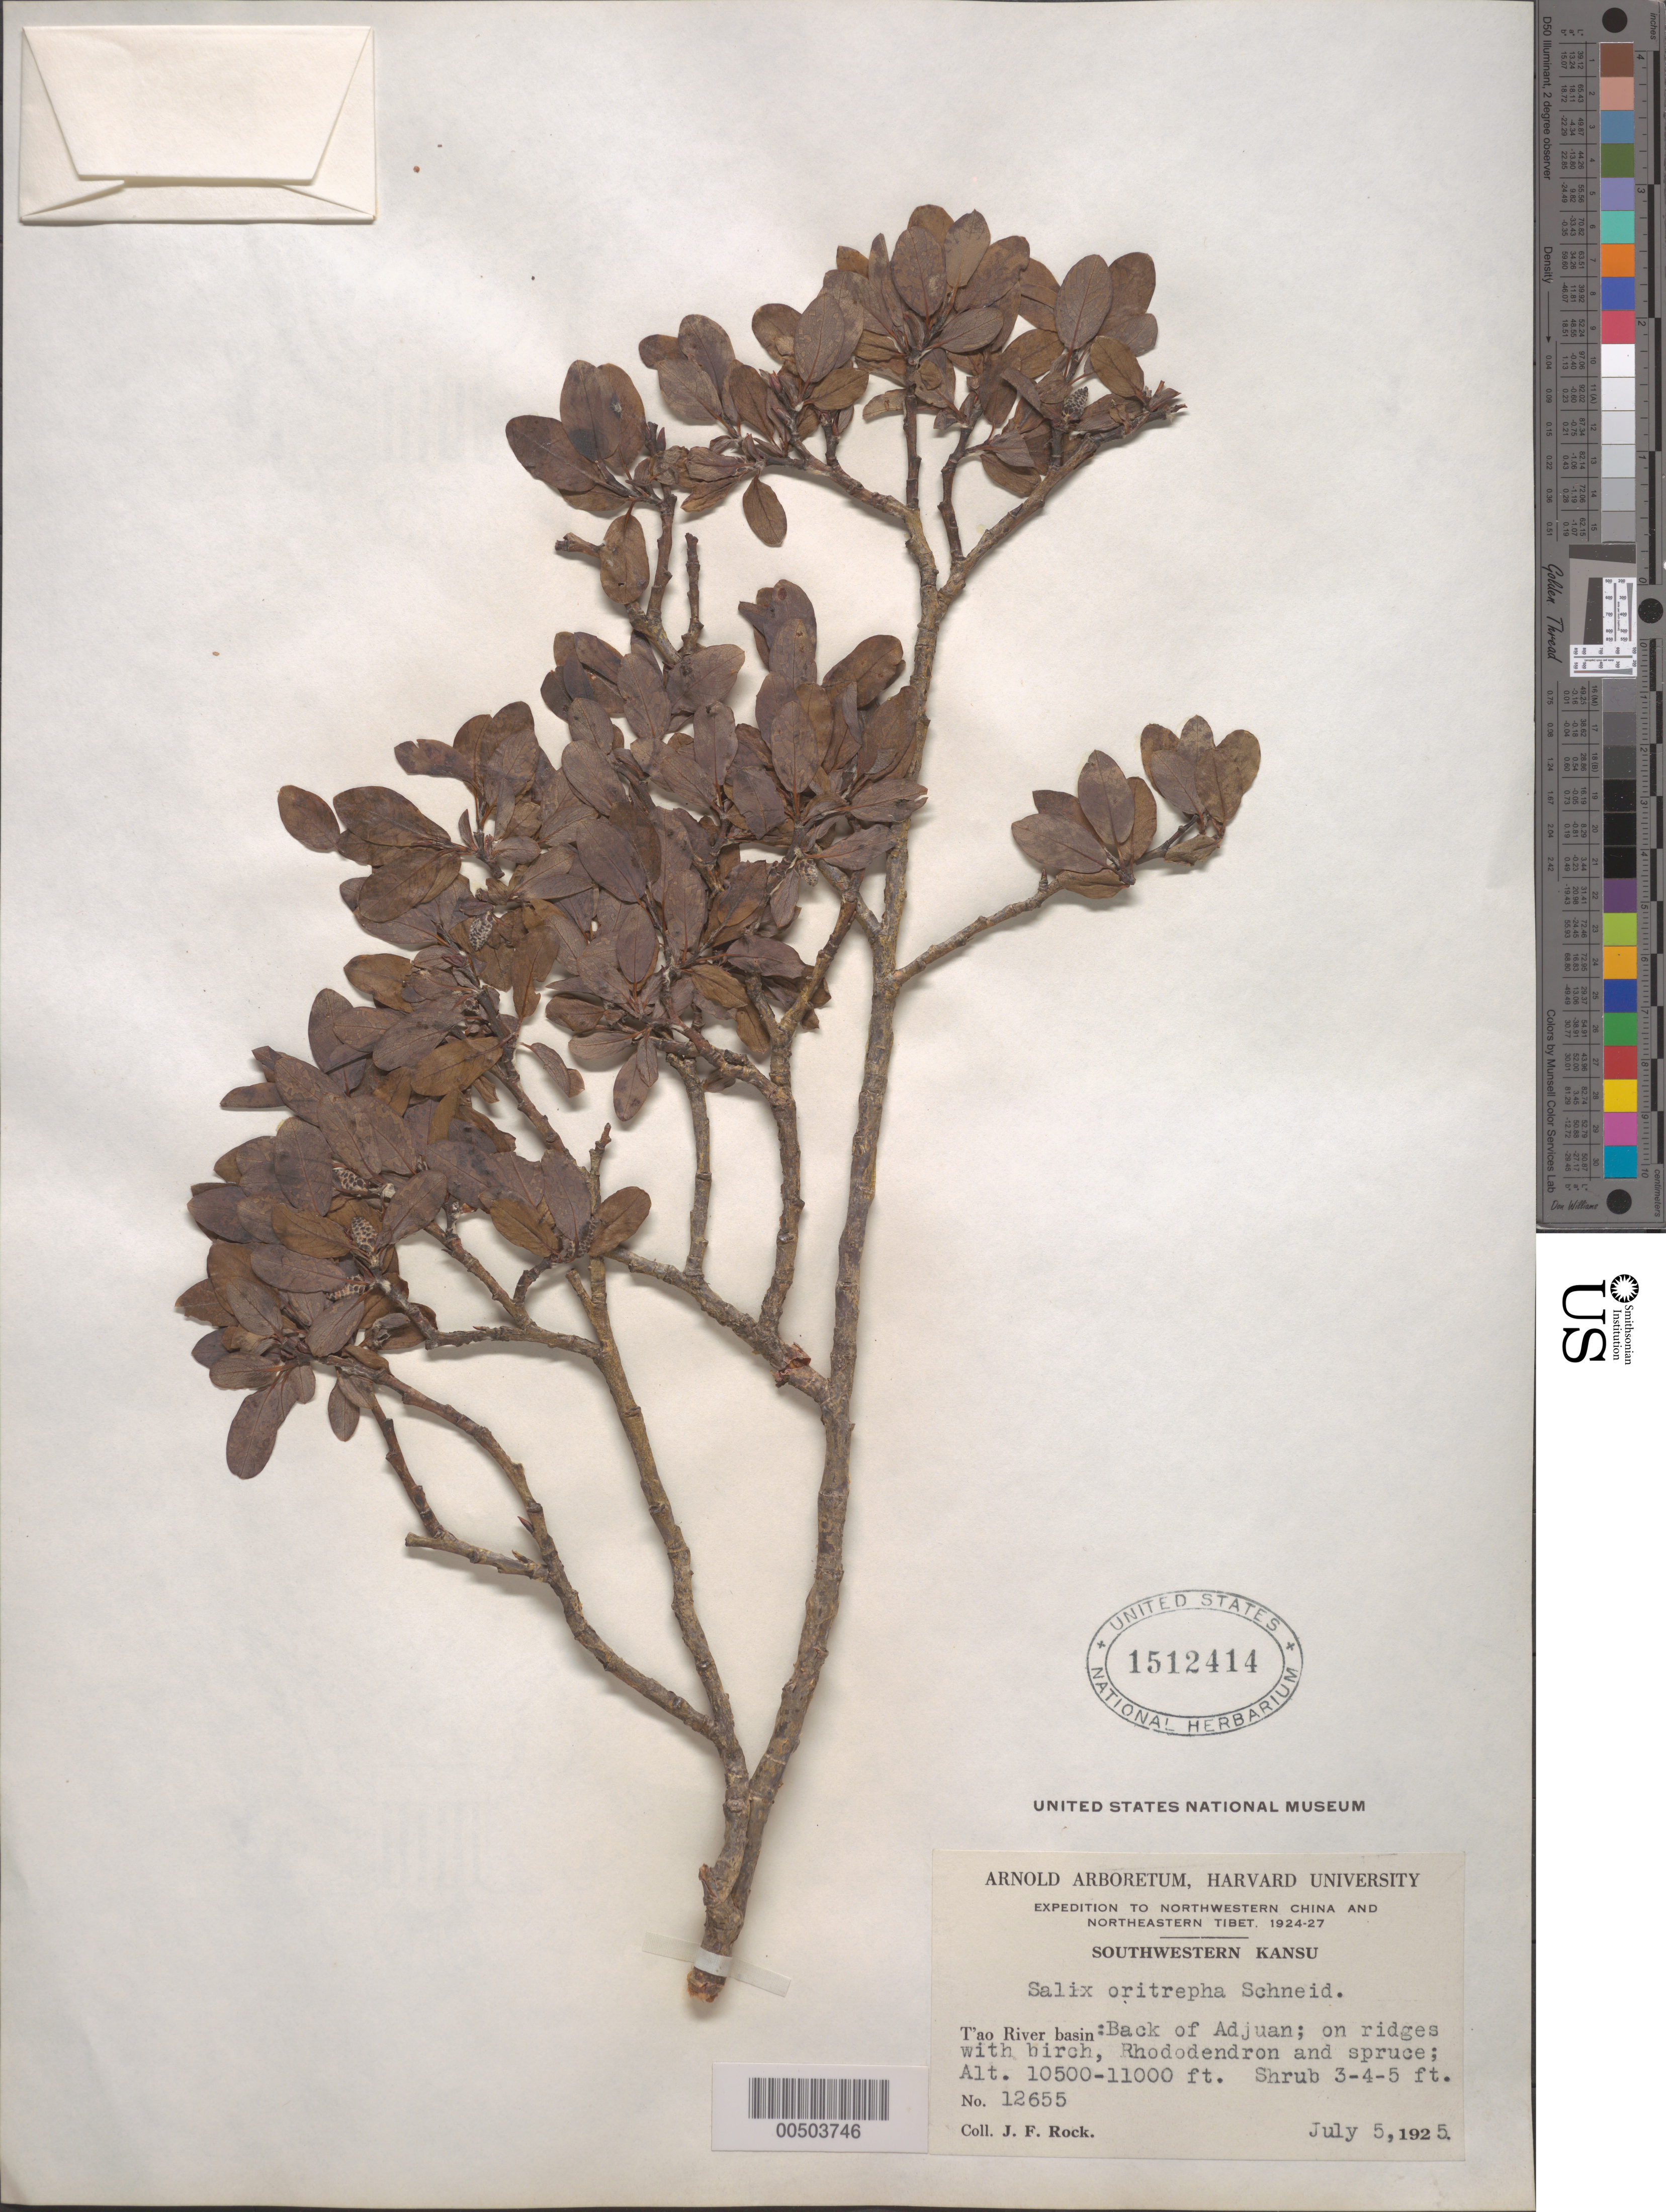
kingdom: Plantae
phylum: Tracheophyta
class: Magnoliopsida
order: Malpighiales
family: Salicaceae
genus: Salix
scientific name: Salix oritrepha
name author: C.K. Schneid.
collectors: J. F. Rock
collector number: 12655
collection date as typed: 05 Jul 1925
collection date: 1925-07-05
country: China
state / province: Gansu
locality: Tao River basin: Back of Adjuan; on ridges with birch, Rhododendron and spruce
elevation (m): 3200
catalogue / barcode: US 1512414